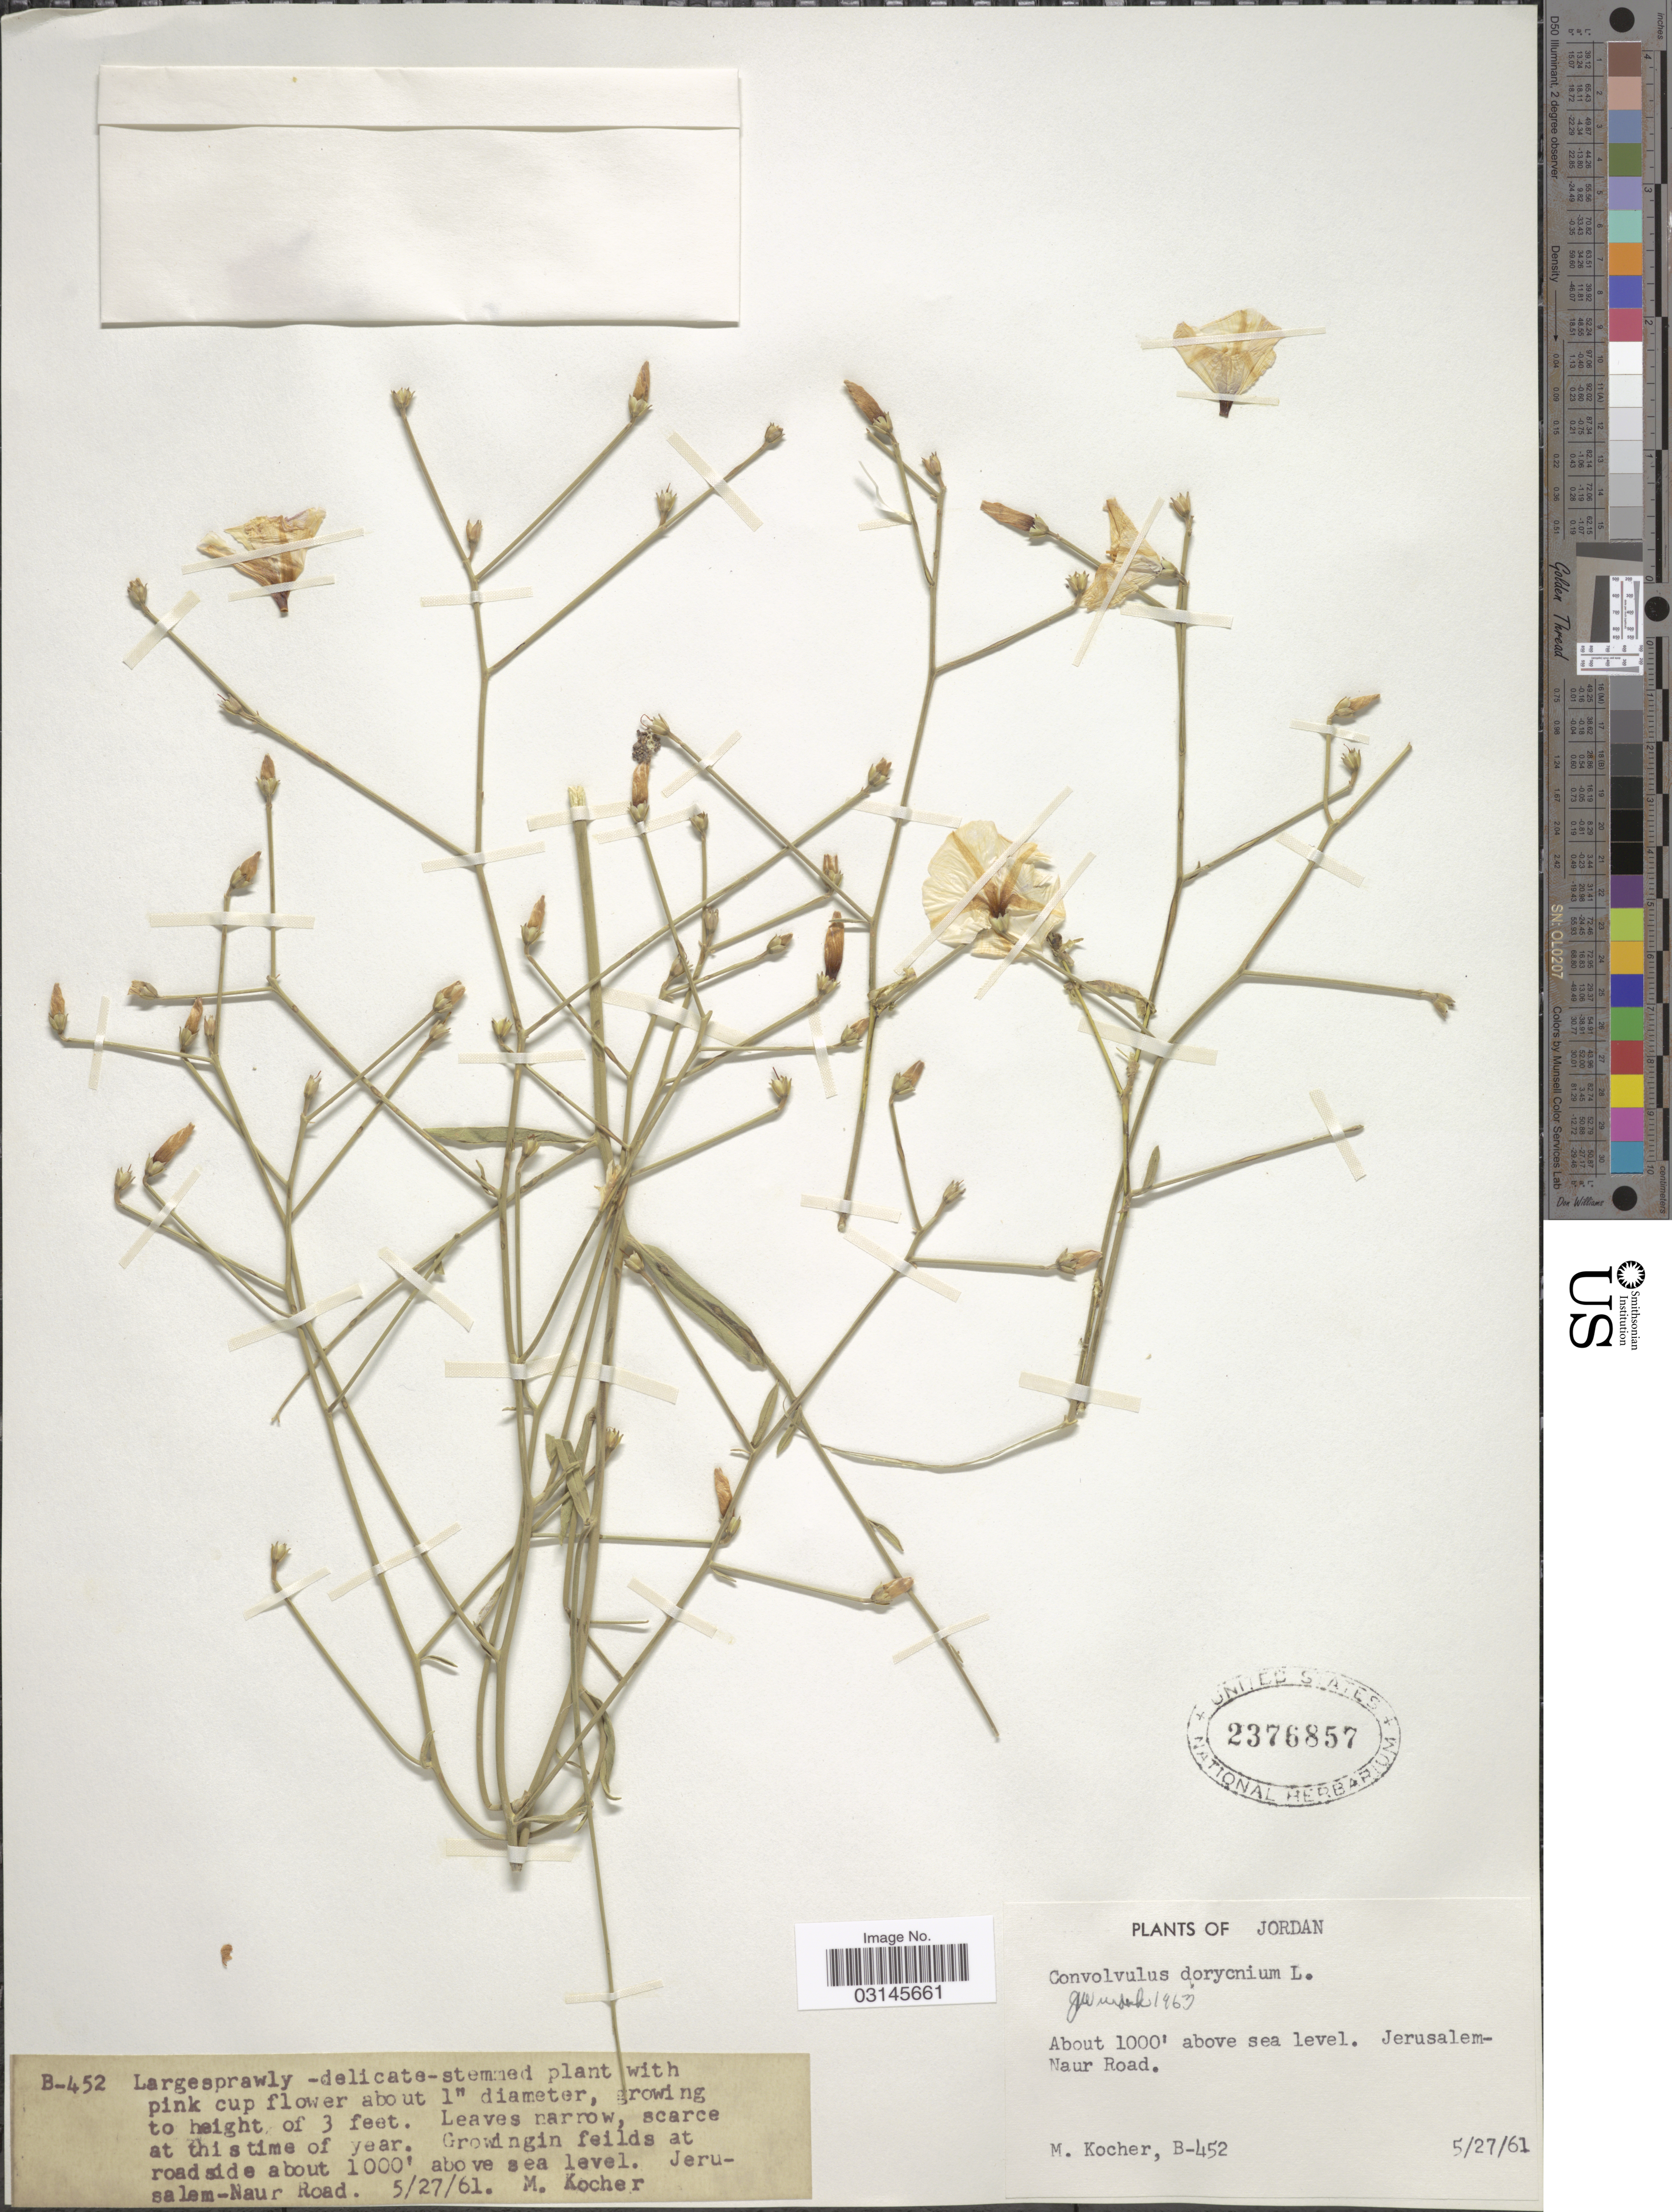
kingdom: Plantae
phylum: Tracheophyta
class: Magnoliopsida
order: Solanales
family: Convolvulaceae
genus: Convolvulus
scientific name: Convolvulus dorycnium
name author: L.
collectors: M. Kocher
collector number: B-452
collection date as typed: Transcribed d/m/y: 27/5/61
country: Jordan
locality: Jerusalem-Naur road.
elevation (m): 305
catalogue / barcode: US 2376857